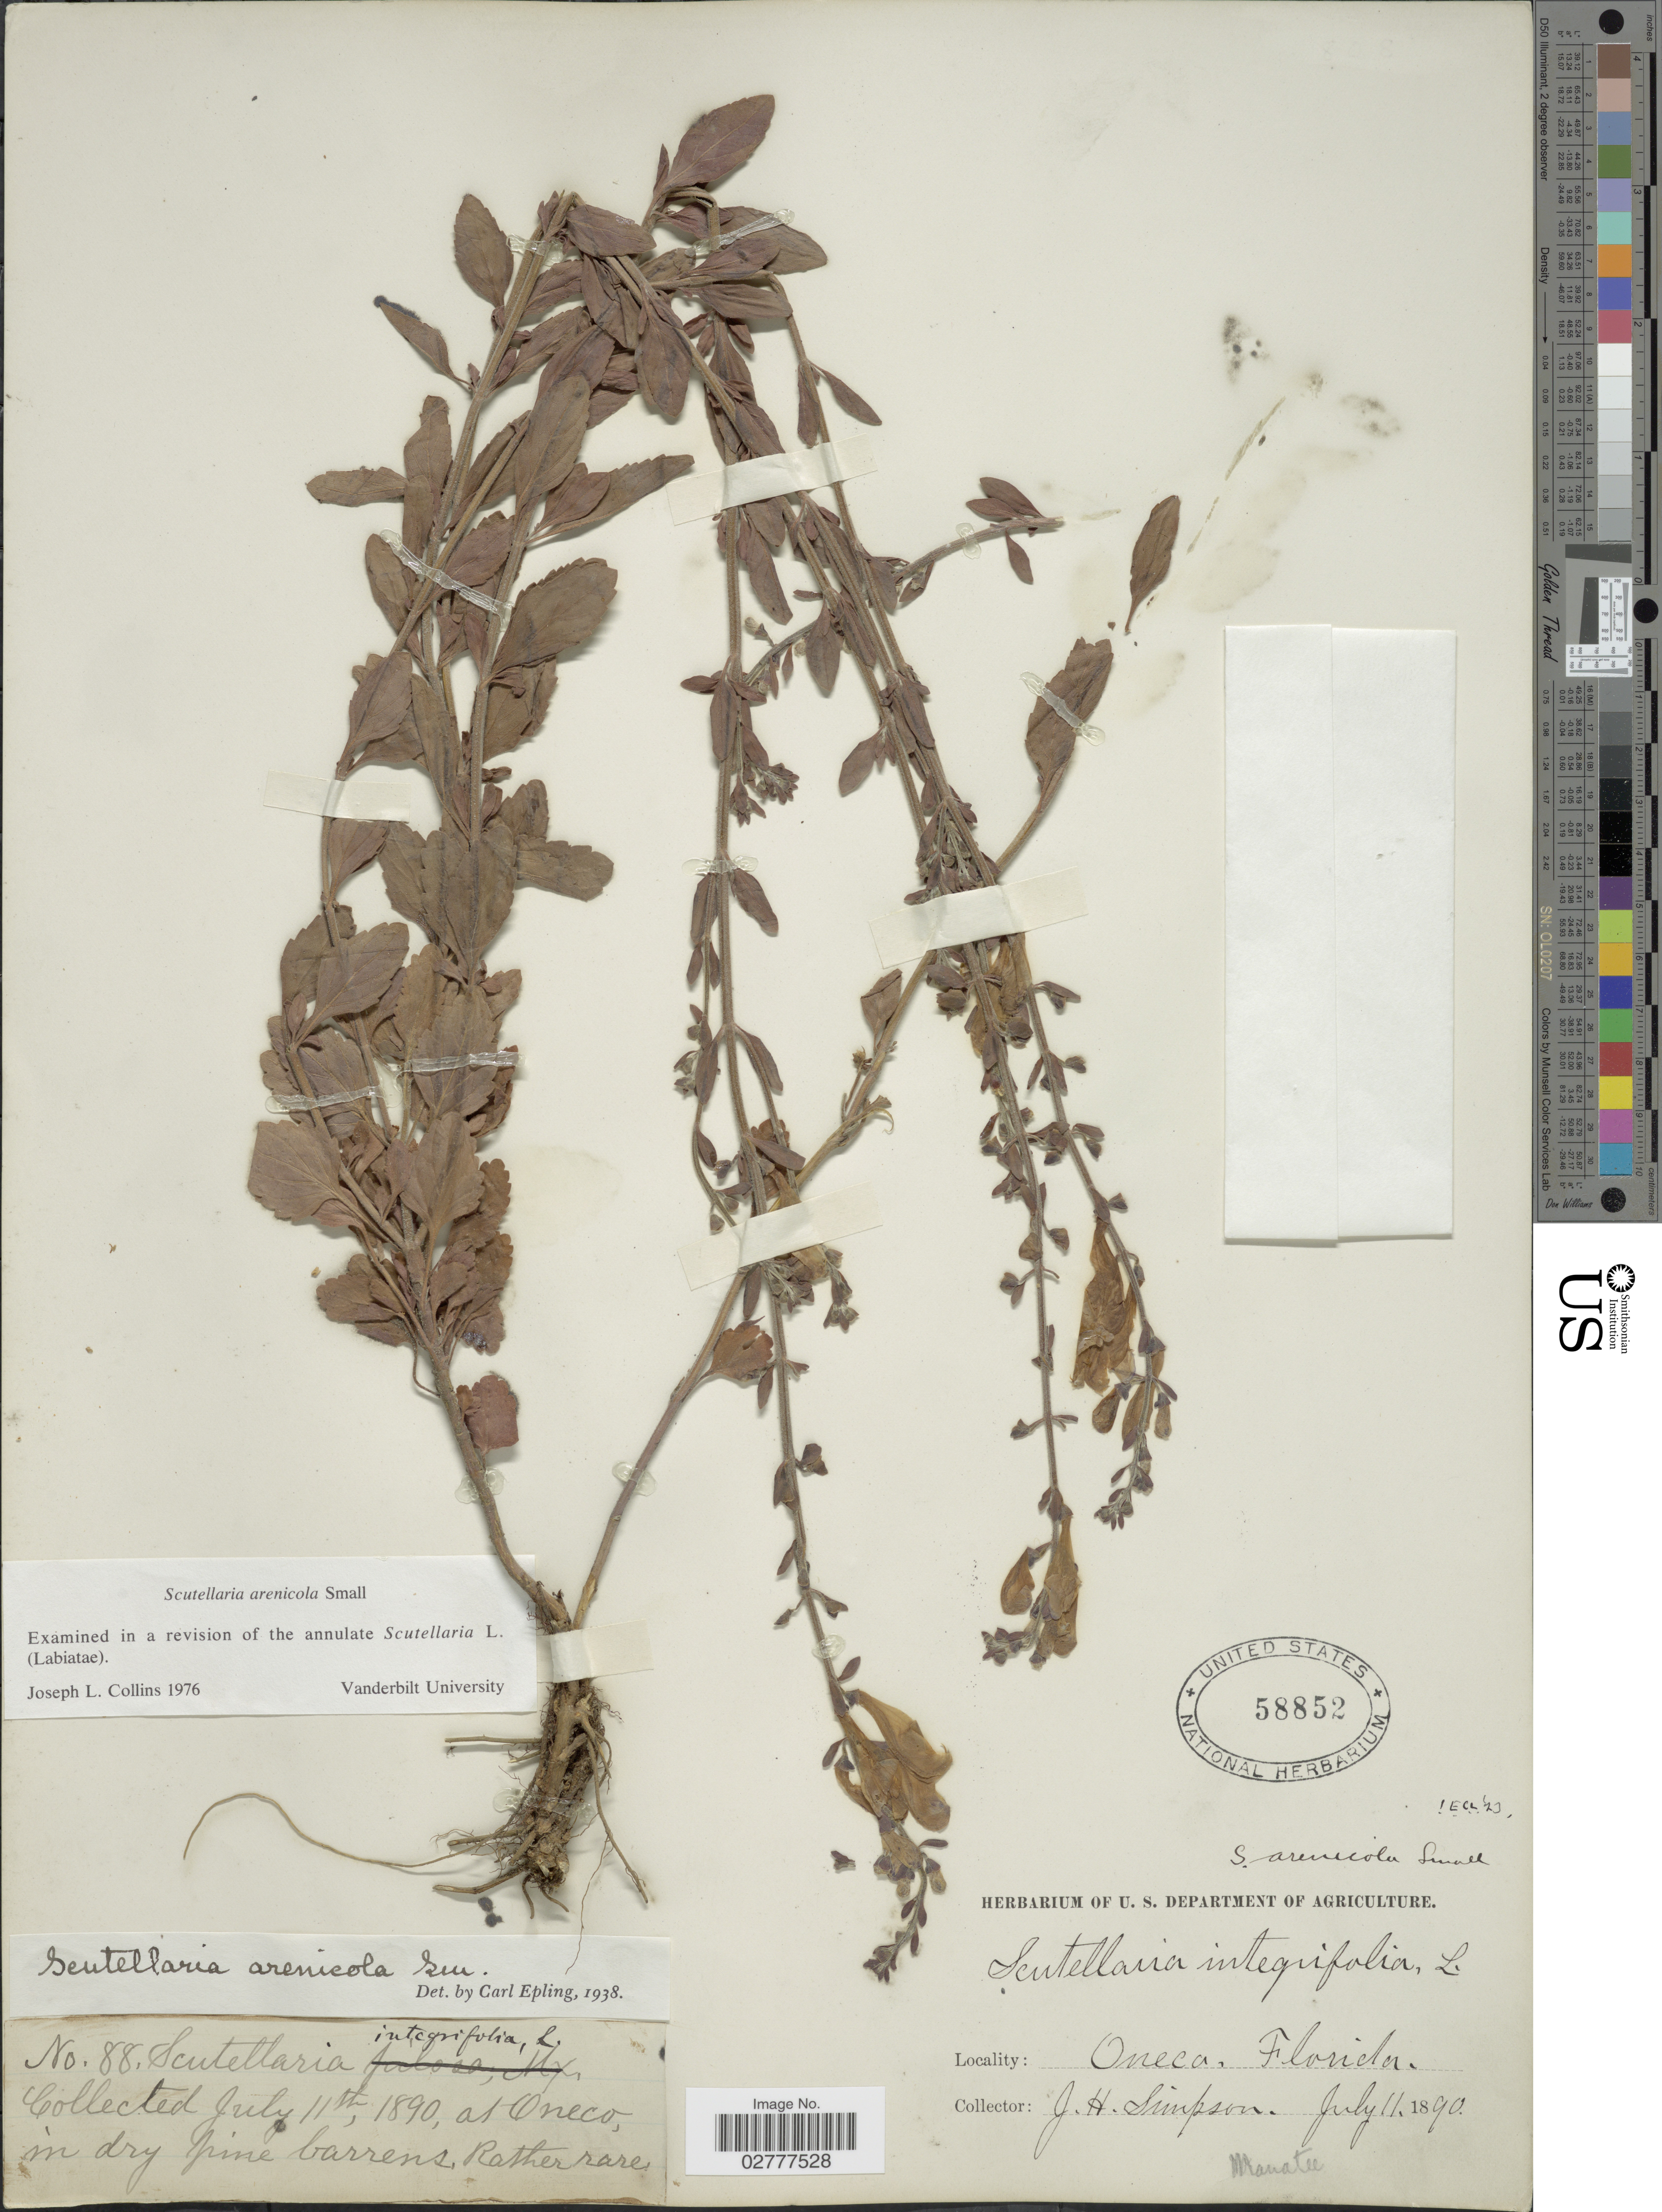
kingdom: Plantae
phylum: Tracheophyta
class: Magnoliopsida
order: Lamiales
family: Lamiaceae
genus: Scutellaria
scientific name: Scutellaria arenicola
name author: Small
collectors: J. H. Simpson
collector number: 88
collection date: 1890-07-11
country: United States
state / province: Florida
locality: Oneco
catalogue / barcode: US 58852